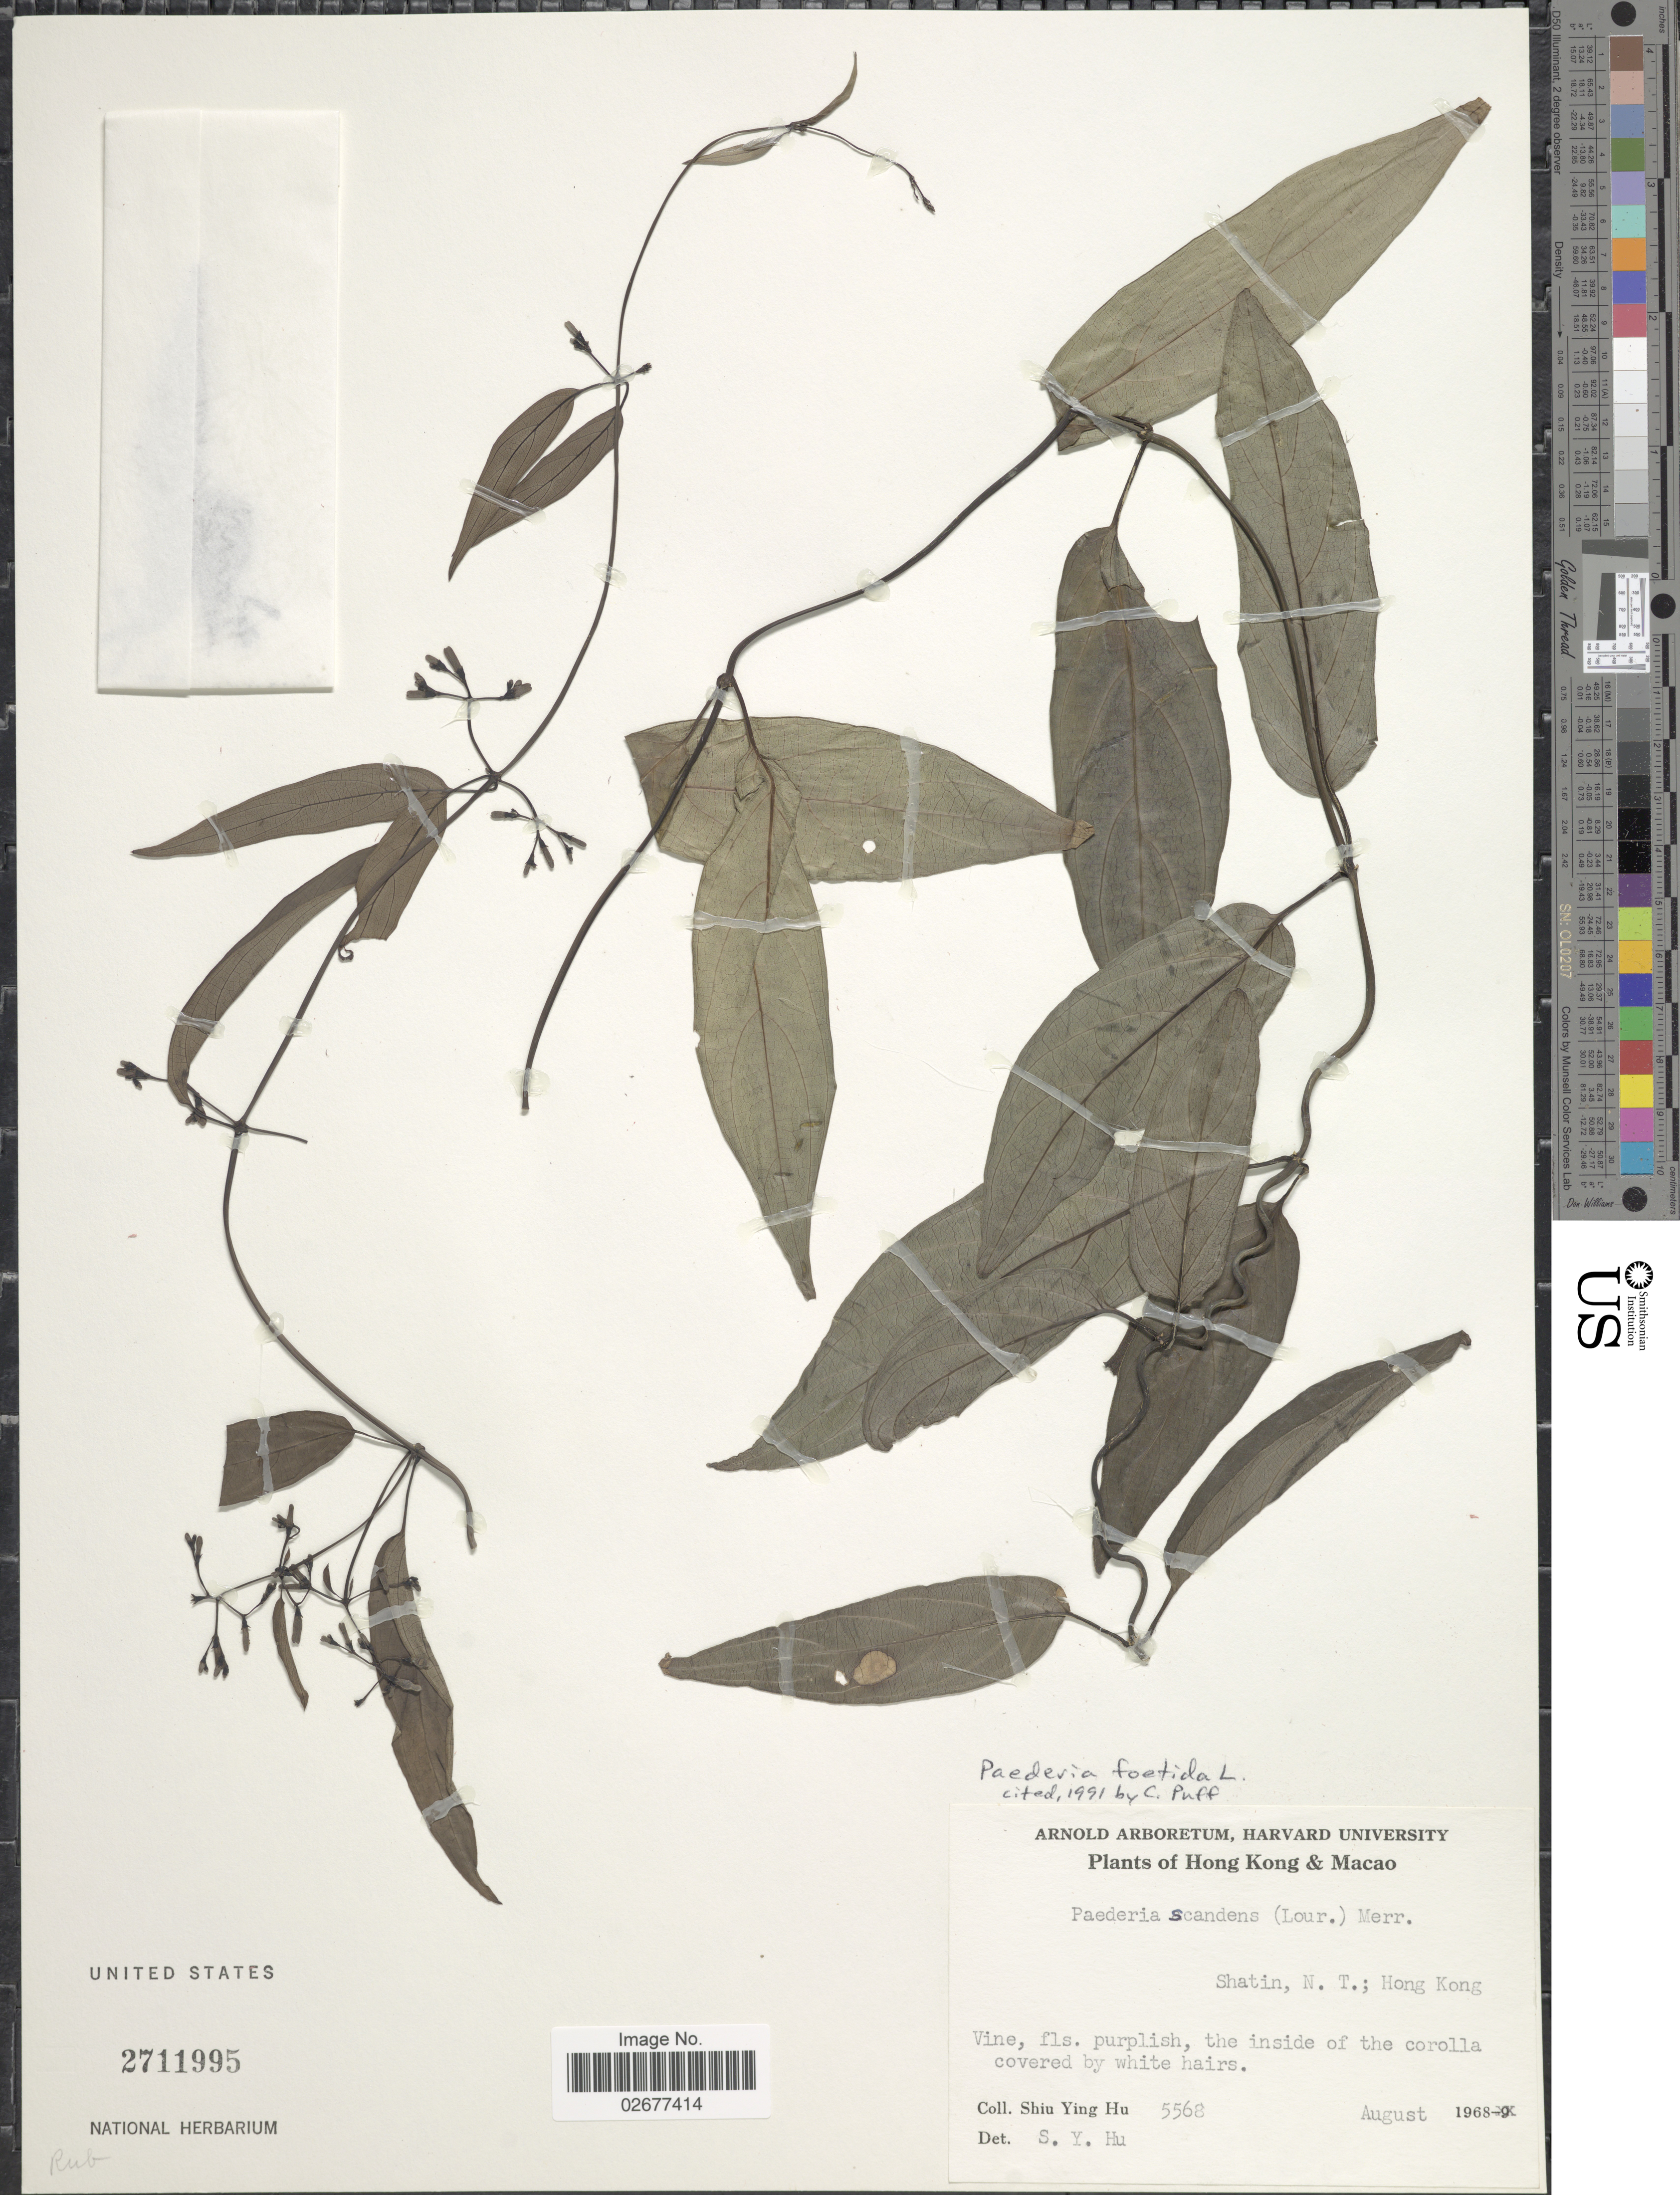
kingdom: Plantae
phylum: Tracheophyta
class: Magnoliopsida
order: Gentianales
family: Rubiaceae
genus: Paederia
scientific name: Paederia foetida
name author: L.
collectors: S. Y. Hu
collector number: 5568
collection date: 1968-08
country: China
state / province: Hong Kong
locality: Shatin, N. T.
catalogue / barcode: US 2711995